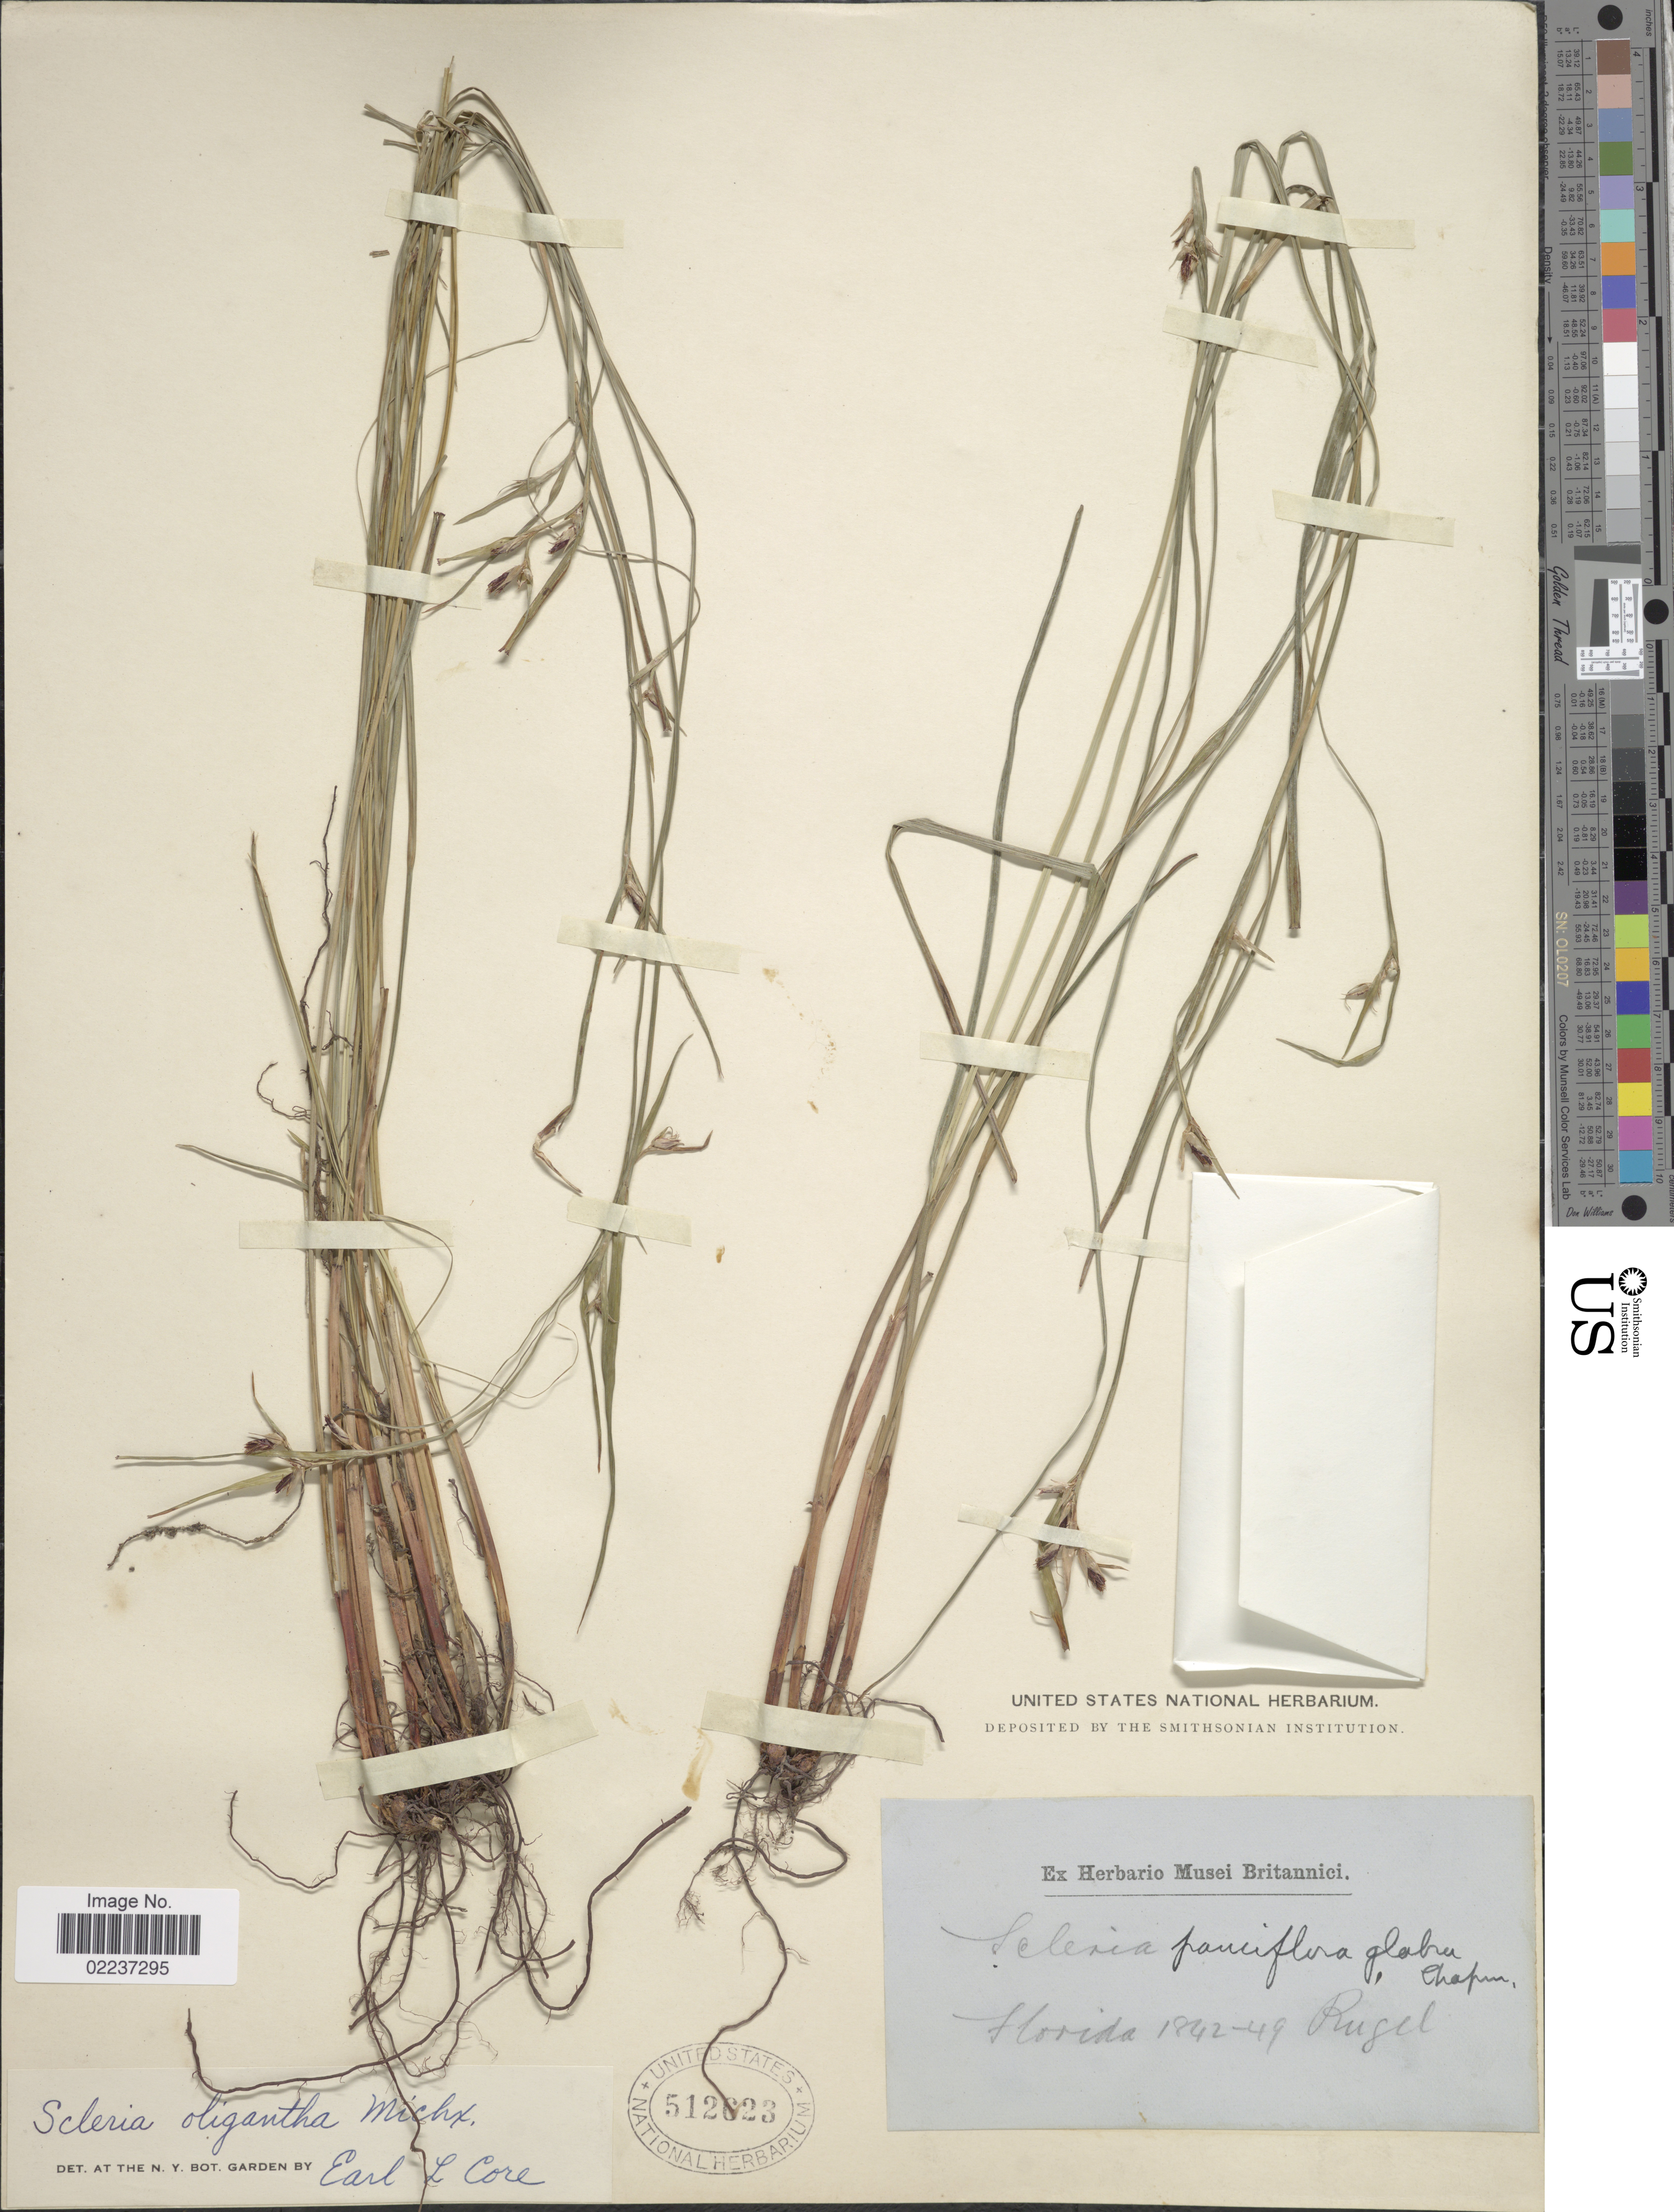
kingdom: Plantae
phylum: Tracheophyta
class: Liliopsida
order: Poales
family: Cyperaceae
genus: Scleria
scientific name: Scleria oligantha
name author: Michx.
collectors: Rugel, --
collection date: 1842/1849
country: United States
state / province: Florida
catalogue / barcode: US 512623